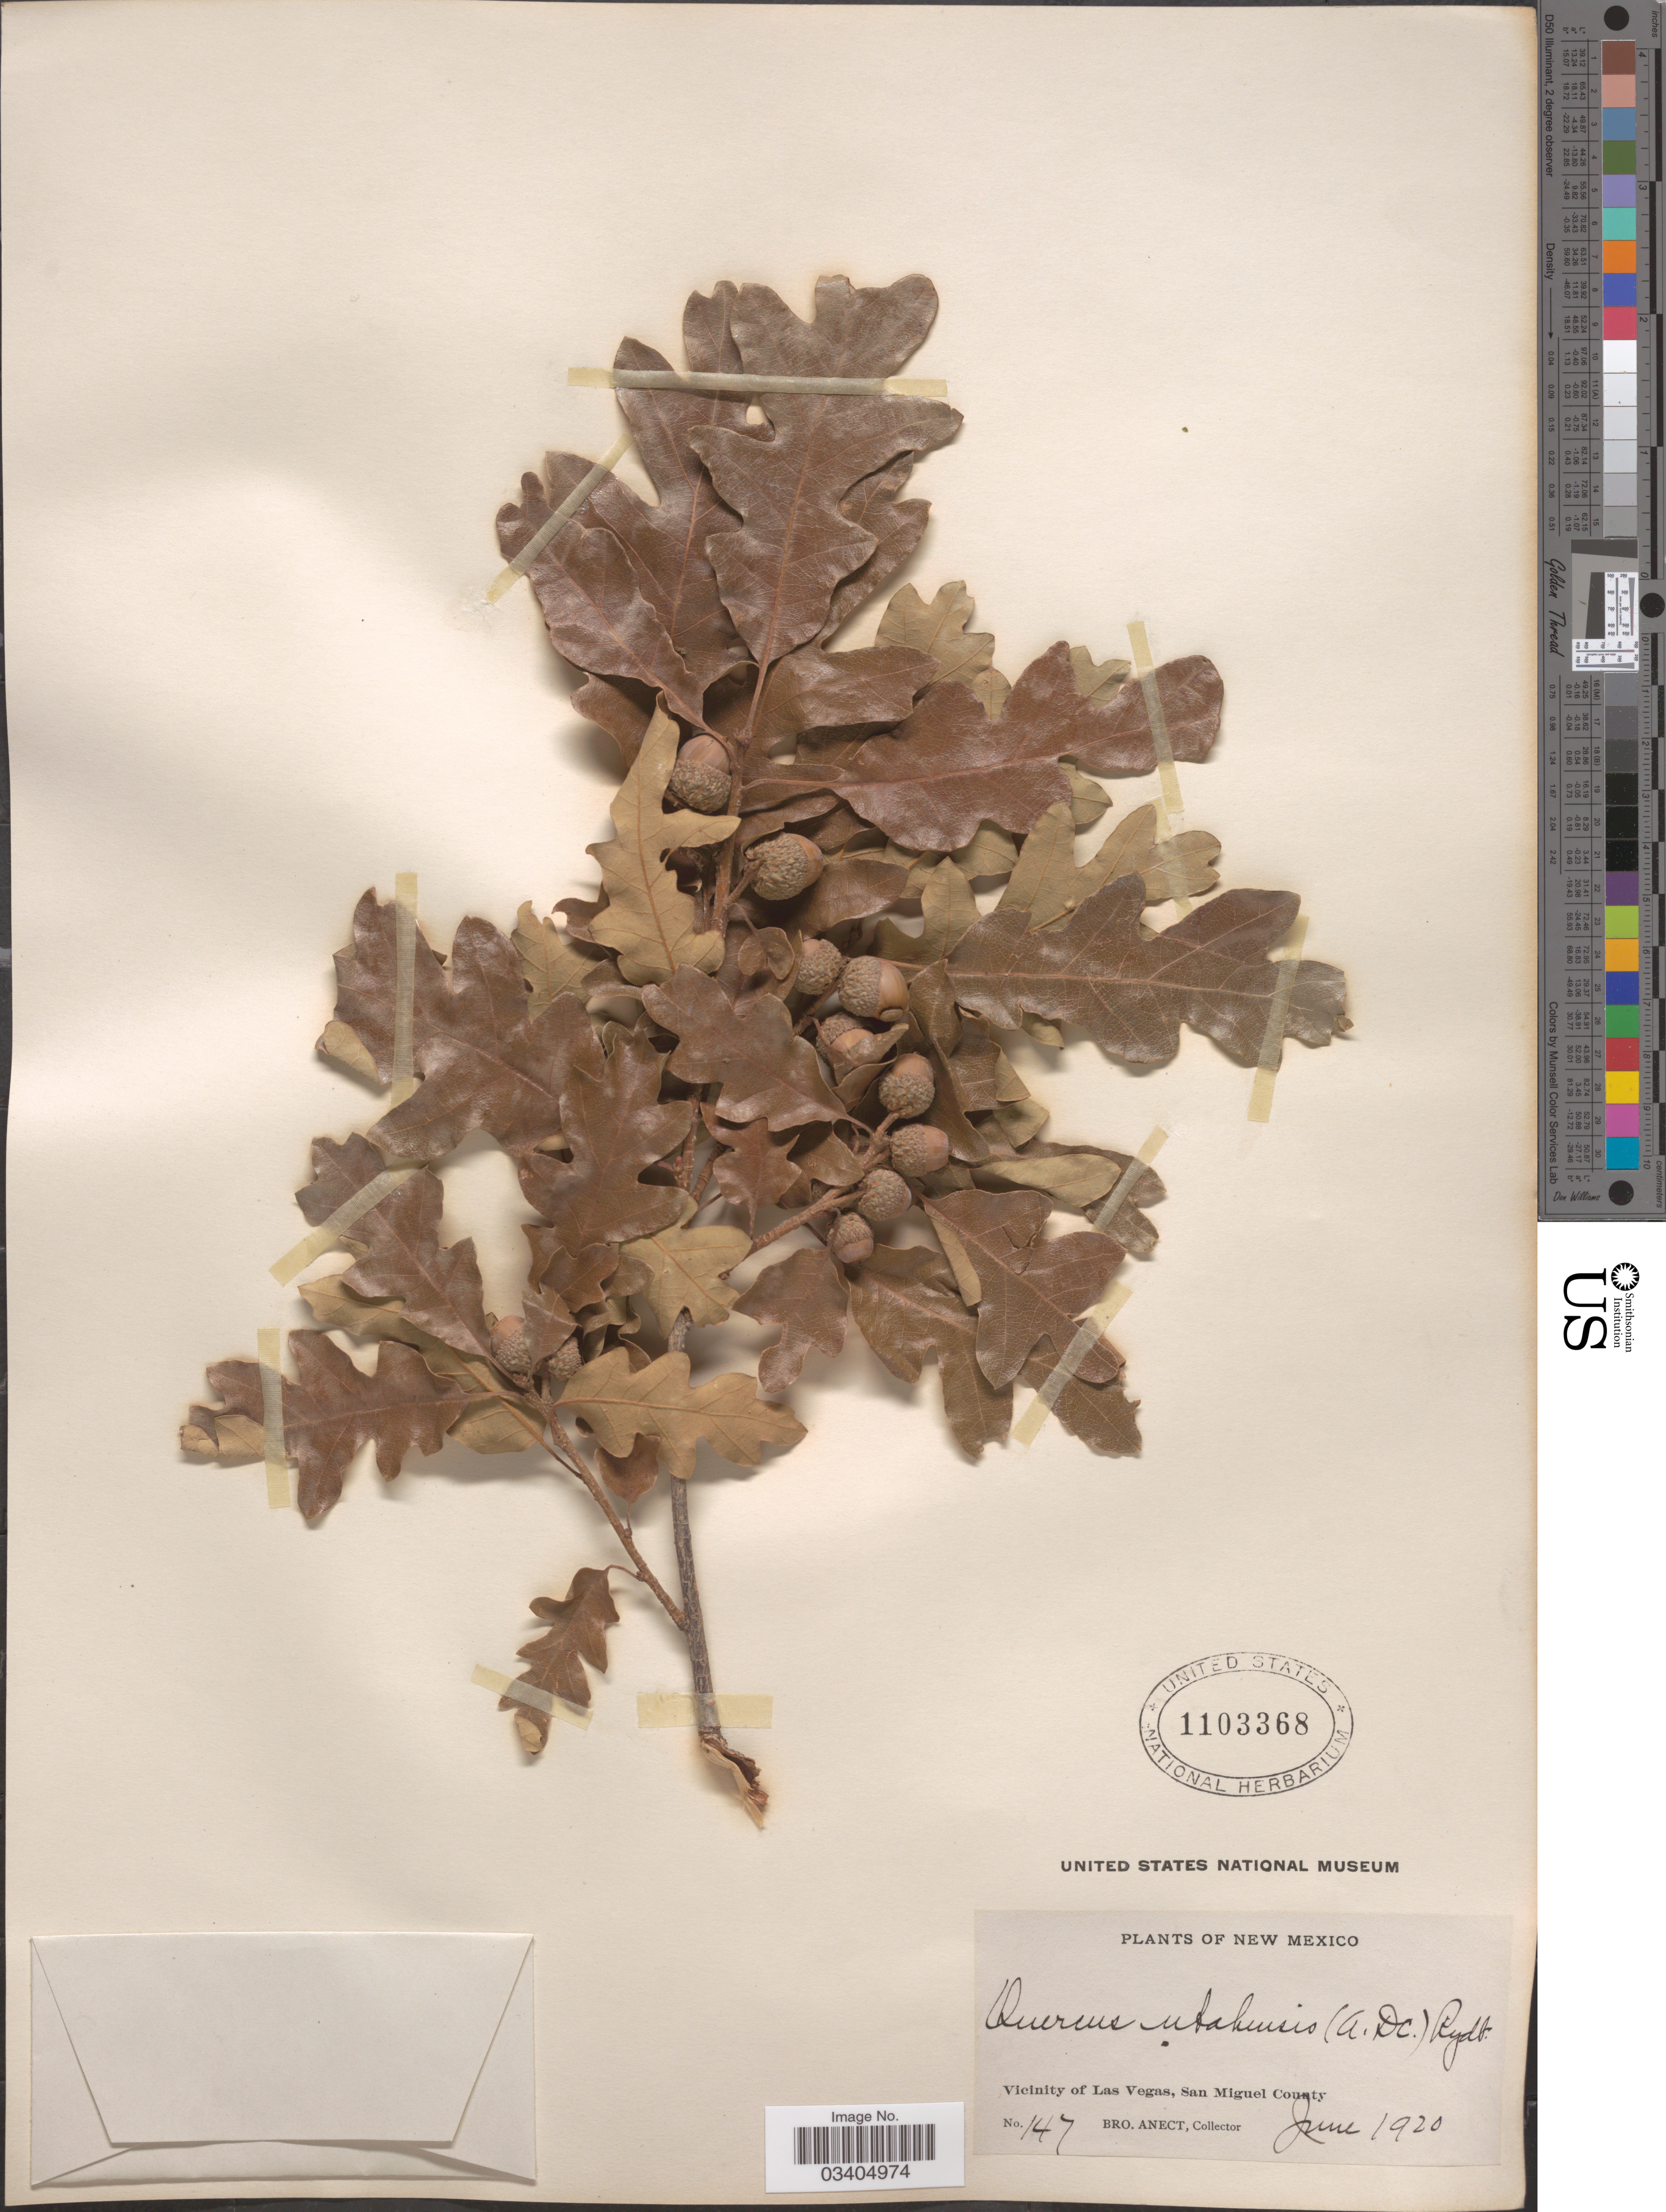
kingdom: Plantae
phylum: Tracheophyta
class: Magnoliopsida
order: Fagales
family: Fagaceae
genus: Quercus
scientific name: Quercus gambelii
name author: Nutt.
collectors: B. Anect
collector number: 147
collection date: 1920-06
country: United States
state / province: New Mexico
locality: Vicinity of Las Vegas, San Miguel County.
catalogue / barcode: US 1103368